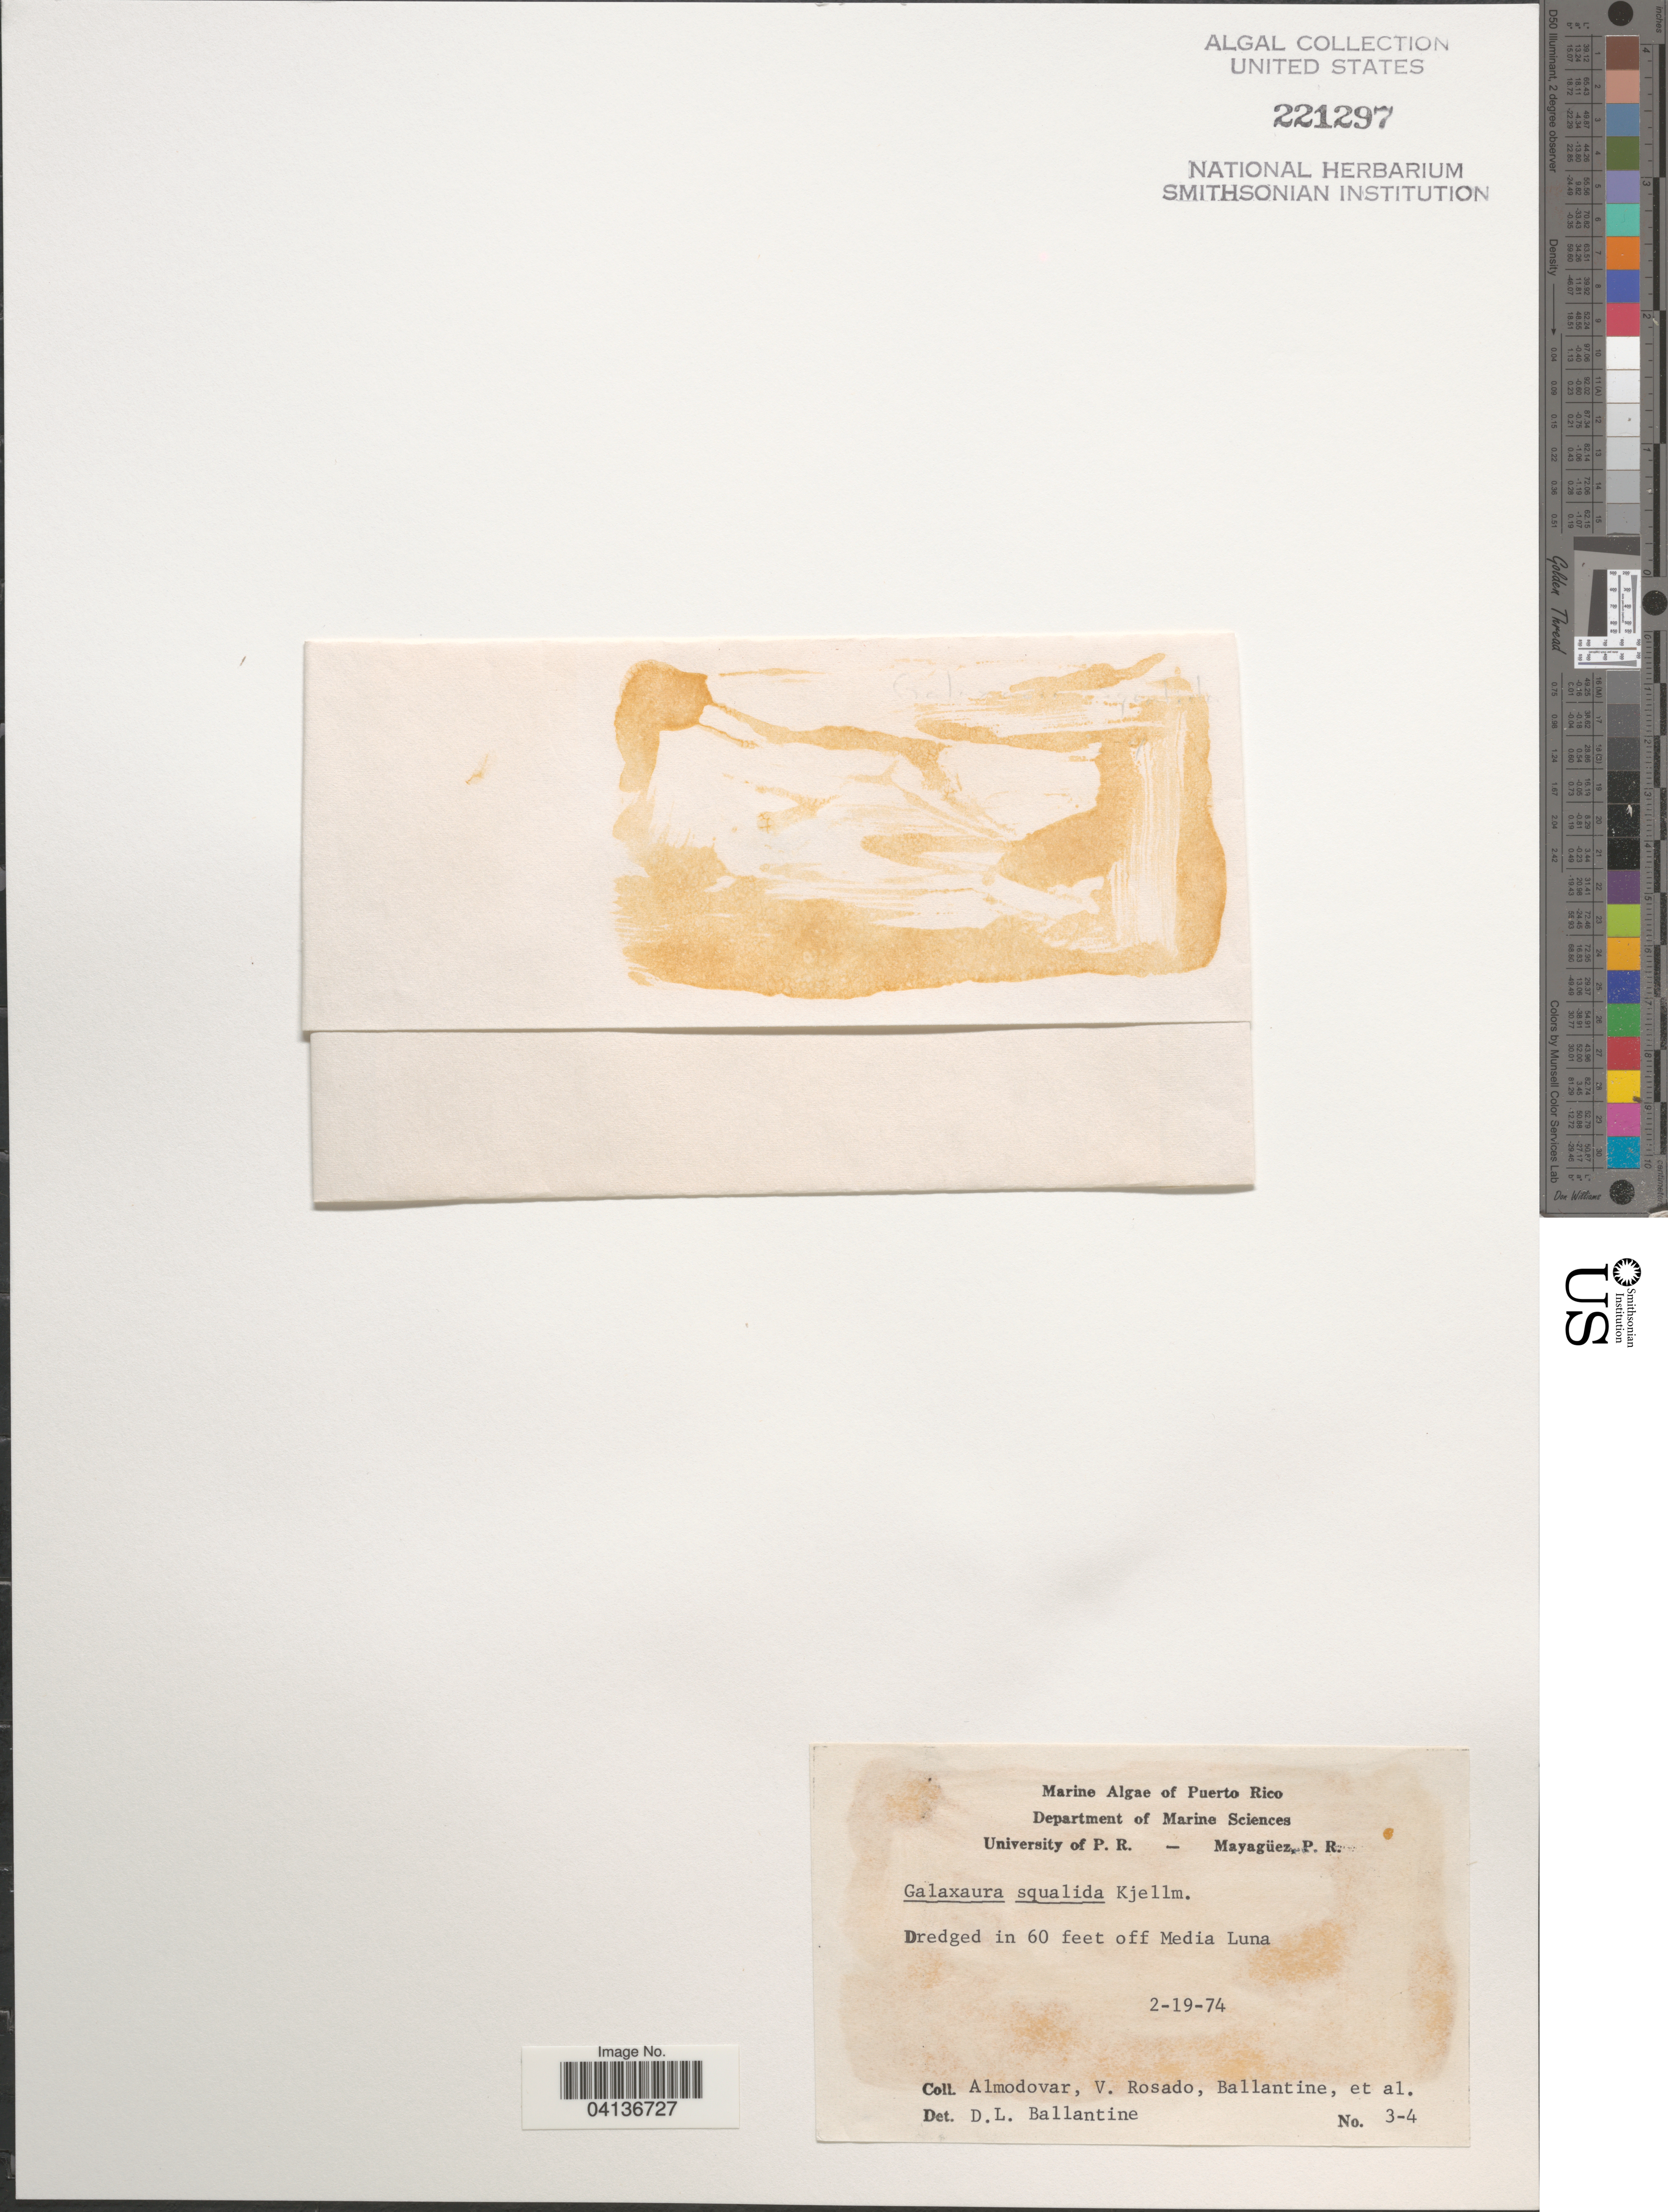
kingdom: Plantae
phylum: Rhodophyta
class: Florideophyceae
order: Nemaliales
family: Galaxauraceae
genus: Galaxaura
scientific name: Galaxaura rugosa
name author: (Ellis & Sol.) J.V.Lamouroux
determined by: Algae name updating Project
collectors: Almodovar et al.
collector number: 3-4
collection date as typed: Transcribed d/m/y: 19/2/74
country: Puerto Rico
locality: Dredged in 60 feet off Media Luna.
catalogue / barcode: US 221297